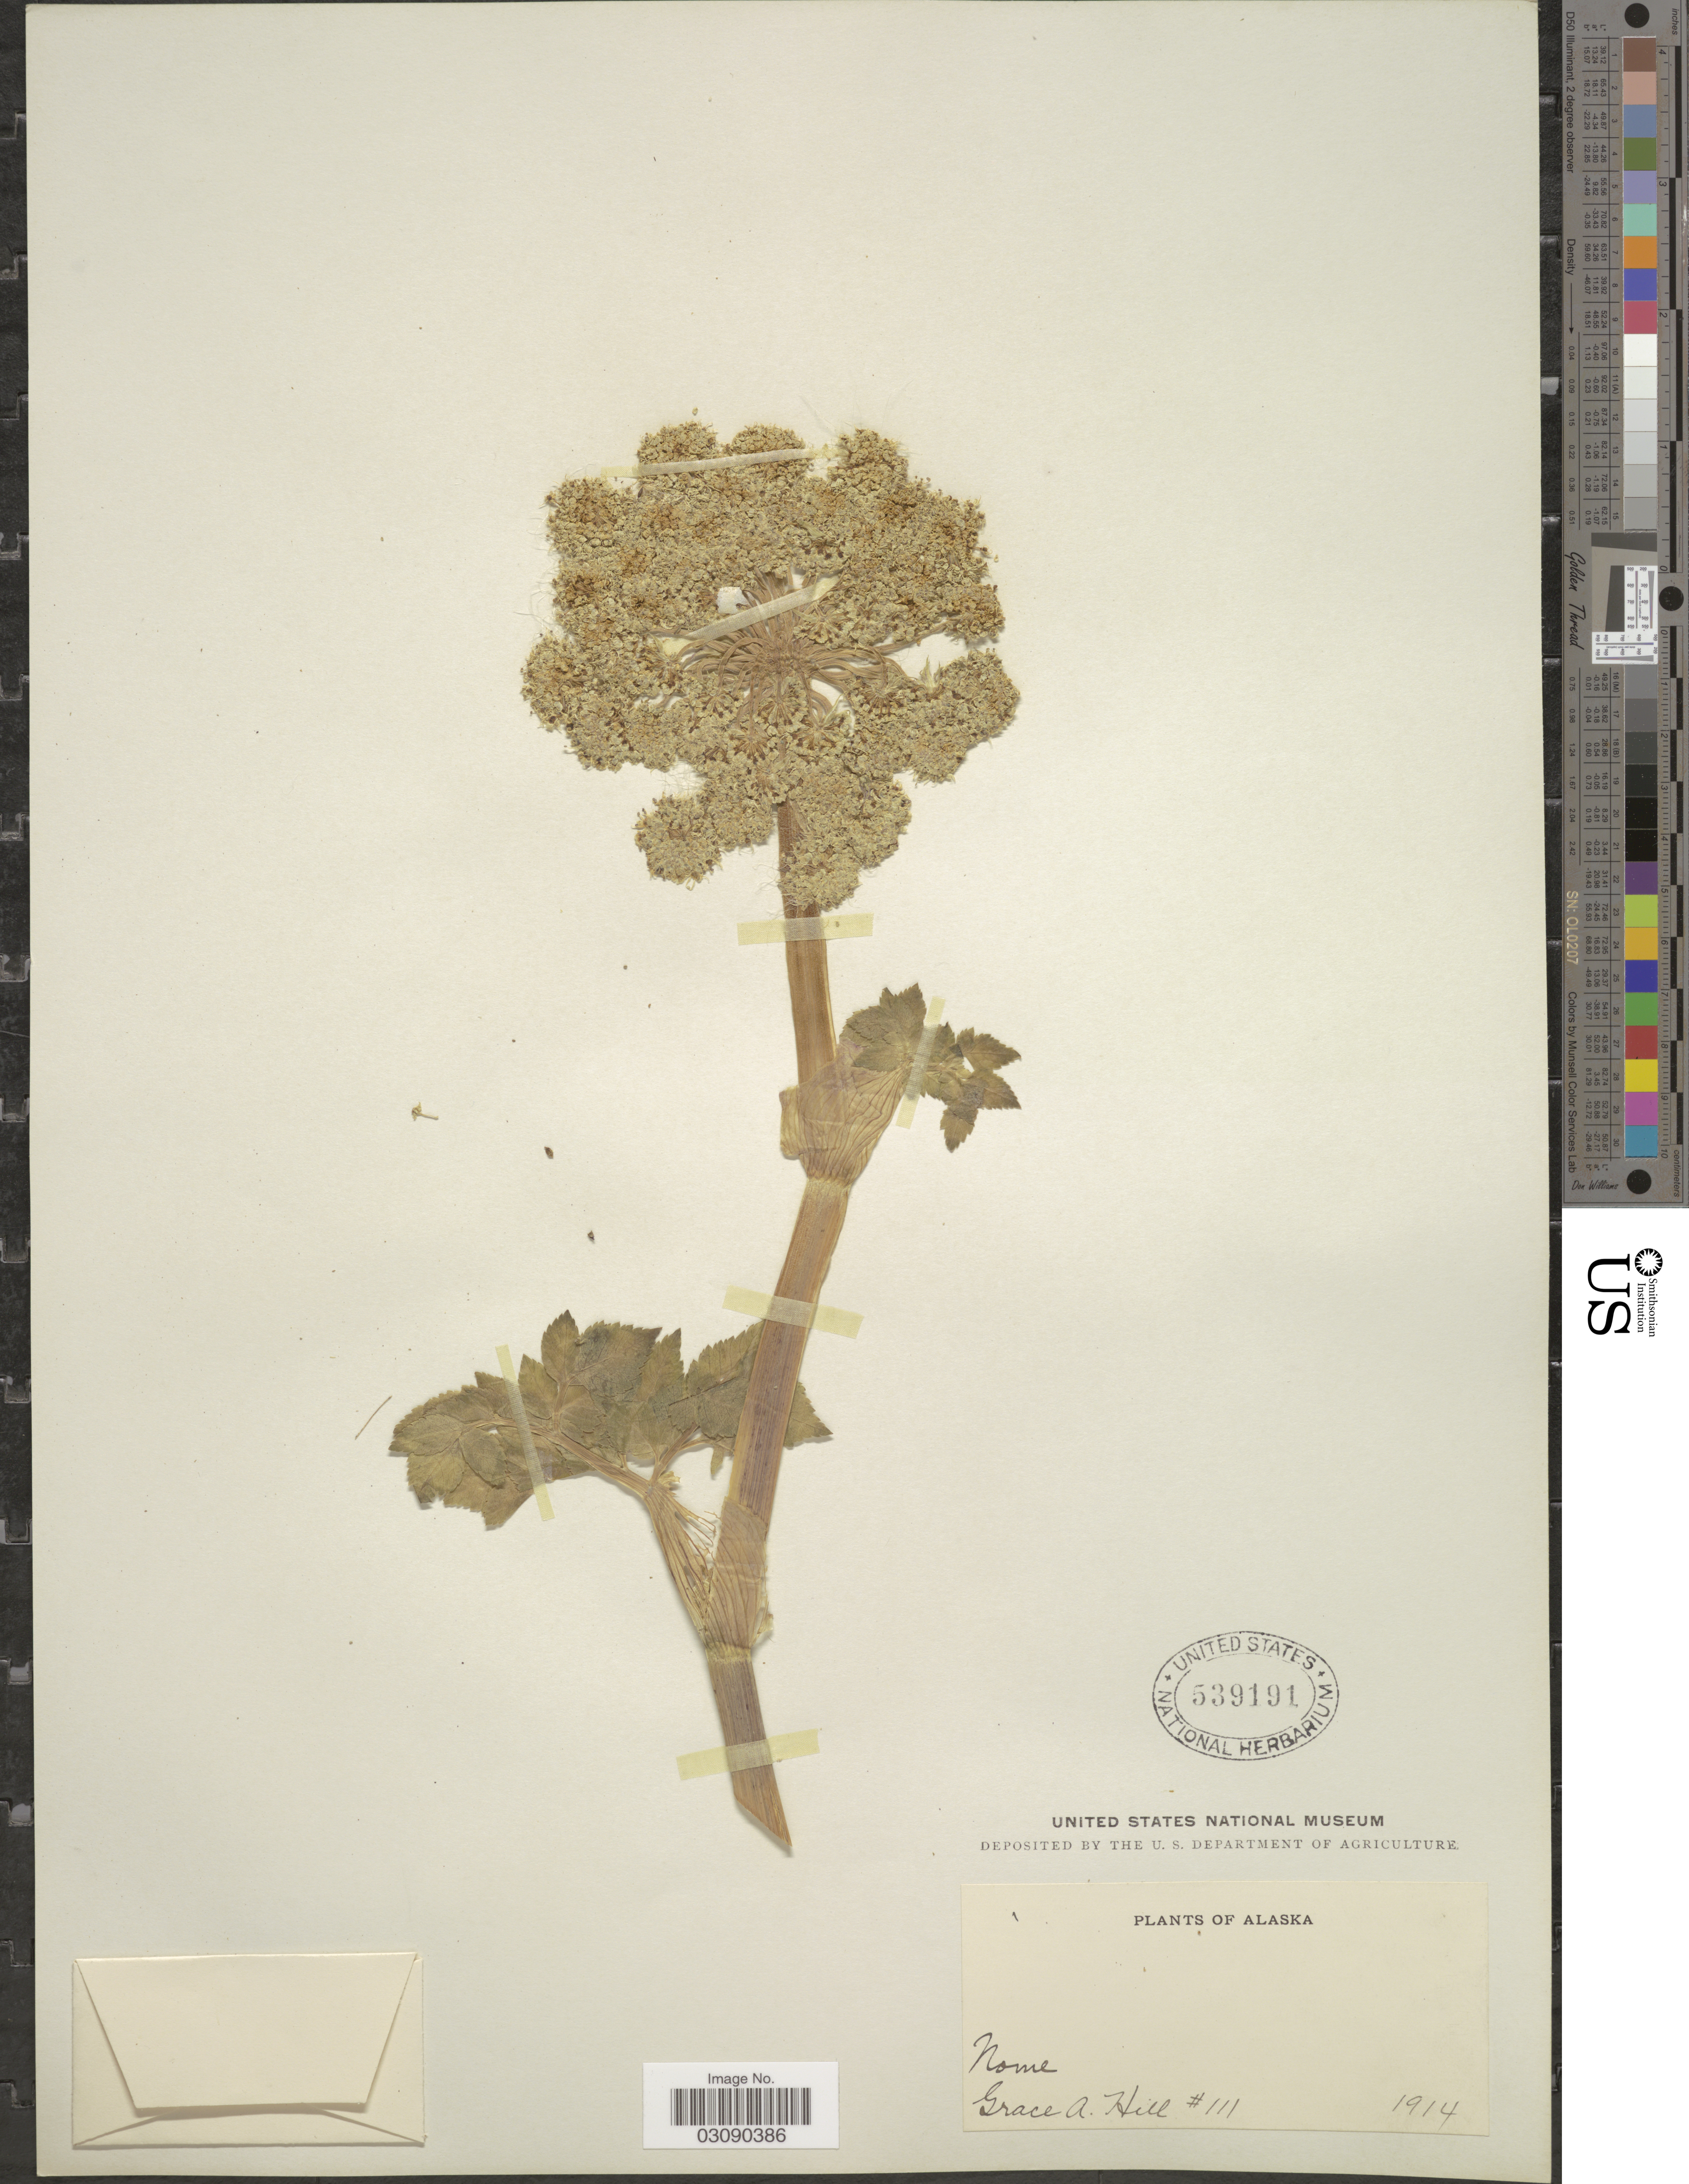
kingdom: Plantae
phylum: Tracheophyta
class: Magnoliopsida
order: Apiales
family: Apiaceae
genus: Angelica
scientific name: Angelica lucida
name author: L.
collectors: G. A. Hill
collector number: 111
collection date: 1914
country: United States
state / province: Alaska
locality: Nome.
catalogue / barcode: US 539191